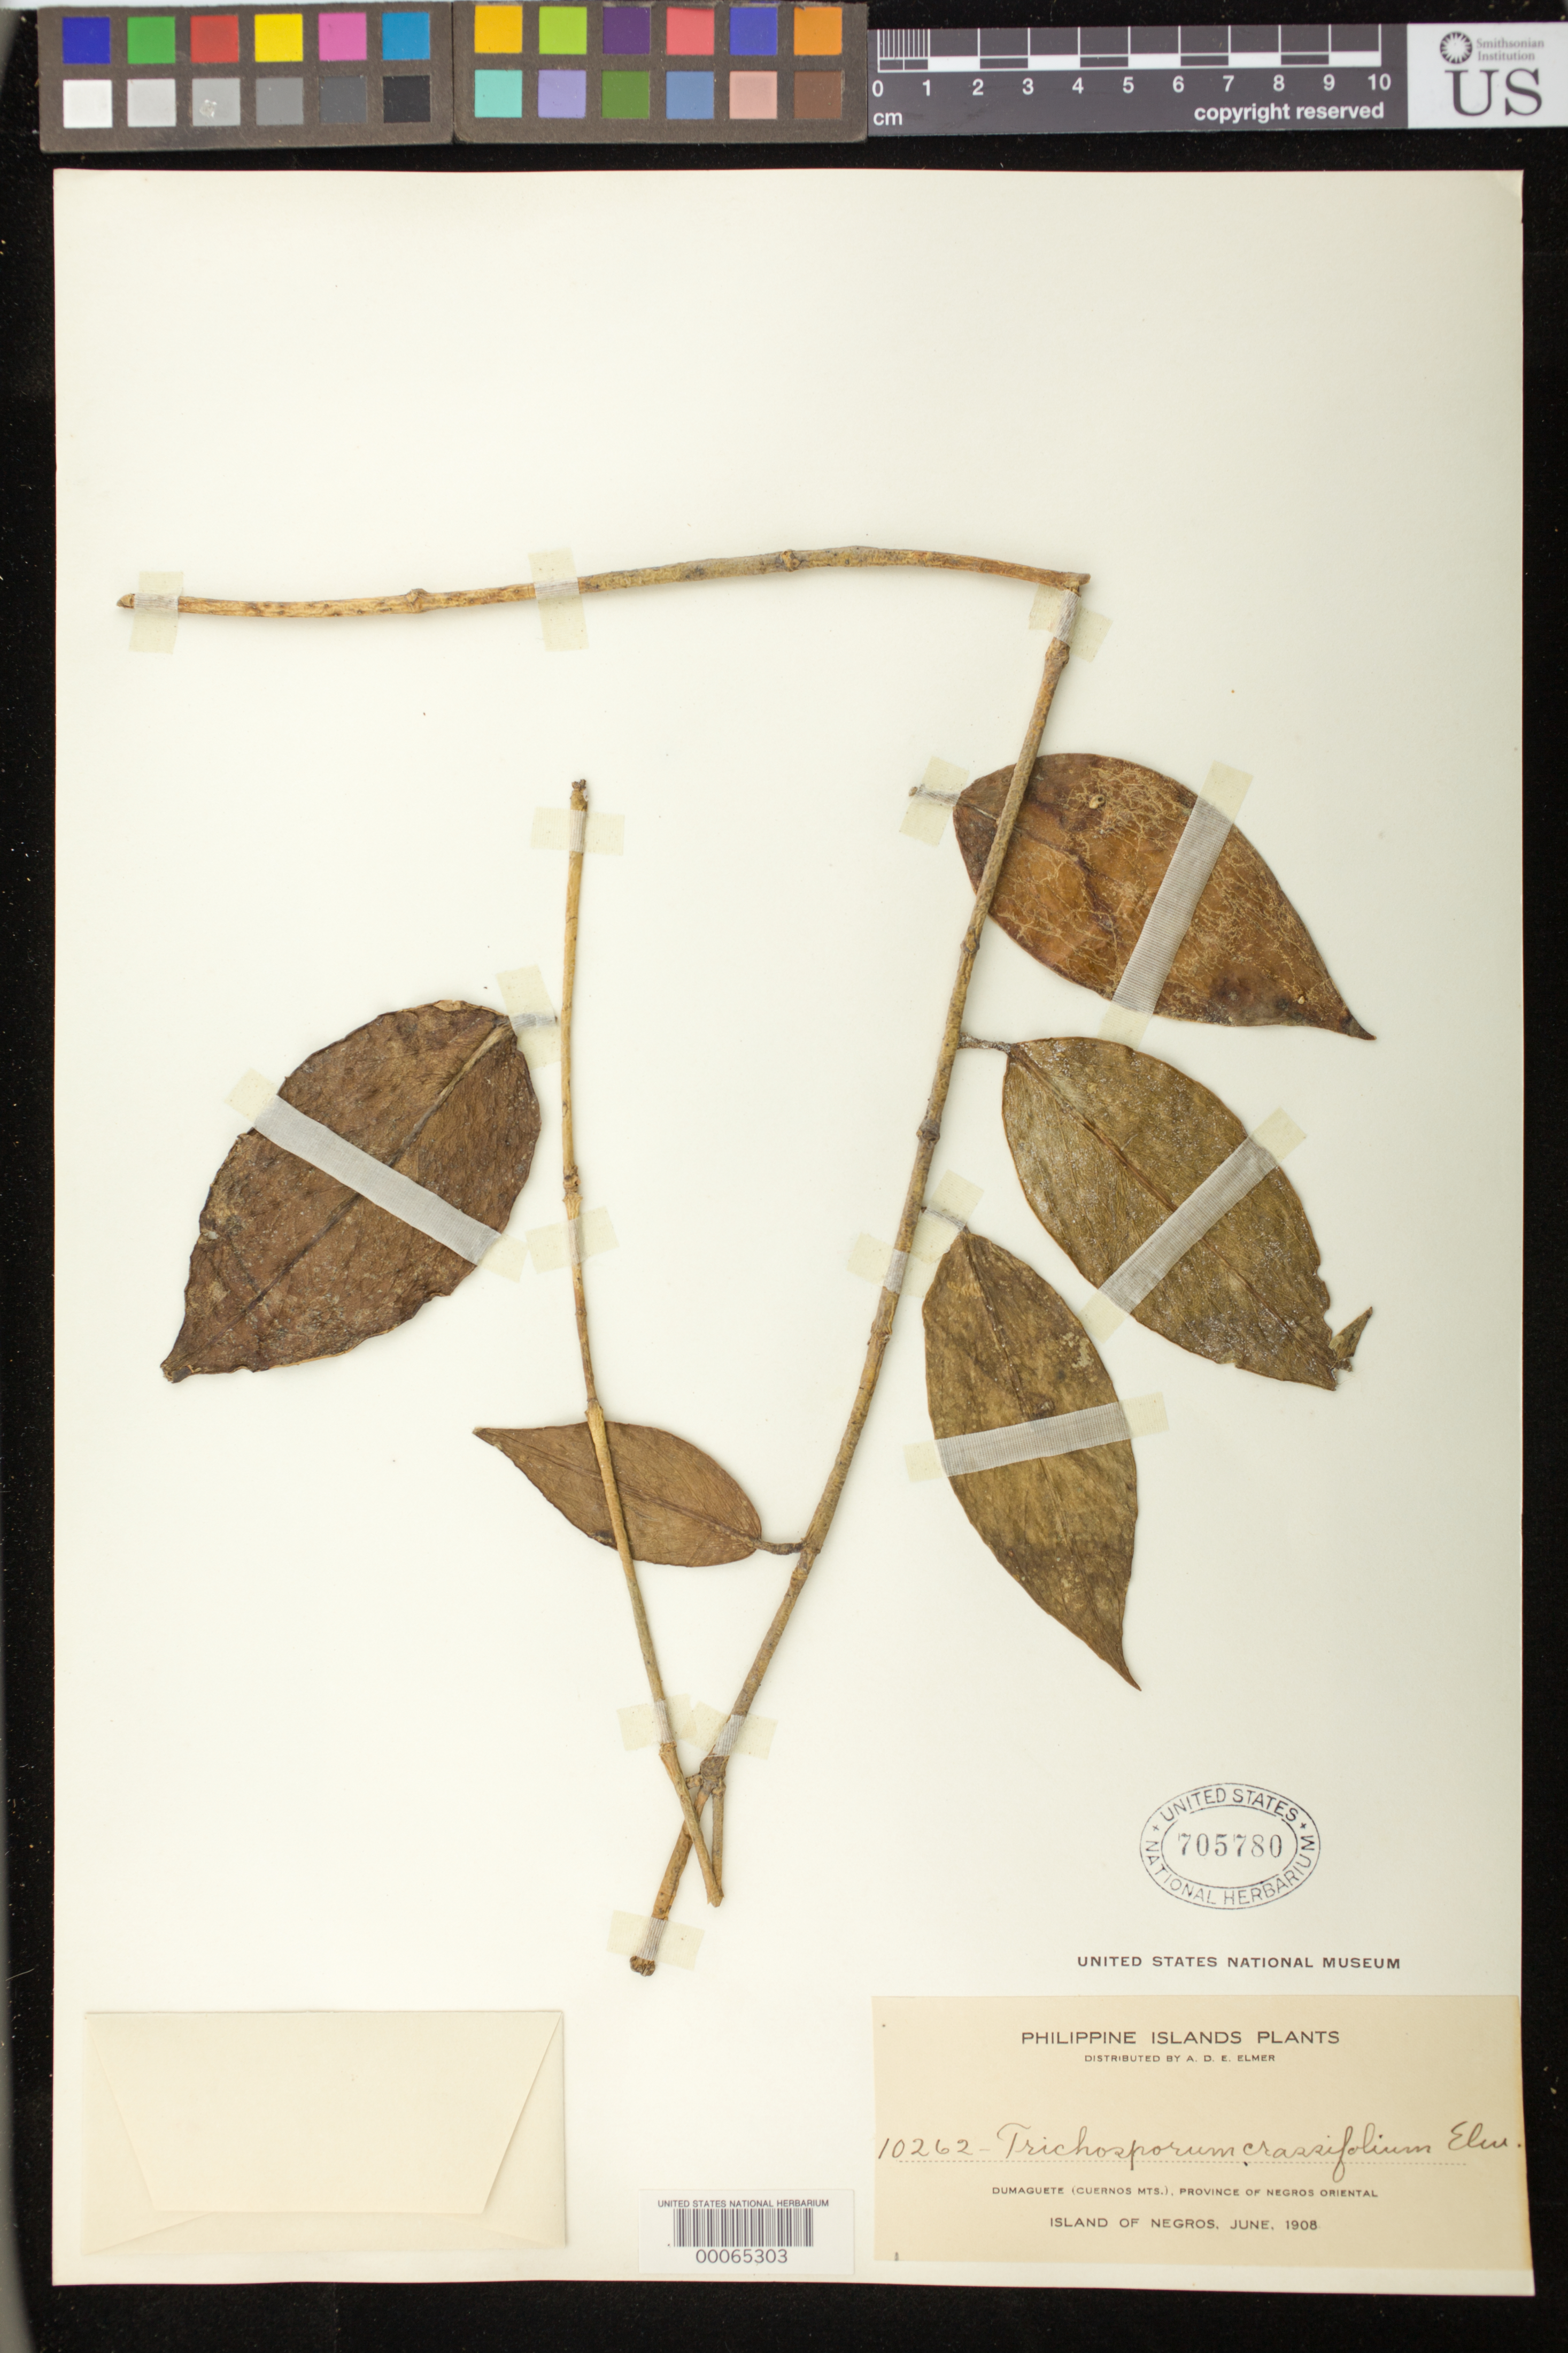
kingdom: Plantae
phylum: Tracheophyta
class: Magnoliopsida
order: Lamiales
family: Gesneriaceae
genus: Trichosporum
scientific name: Trichosporum crassifolium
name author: Elmer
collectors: A. D. E. Elmer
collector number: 10262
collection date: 1908-06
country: Philippines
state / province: Central Visayas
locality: Dumaguete (Cuernos Mts.), Province of Negros Oriental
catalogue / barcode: US 705780